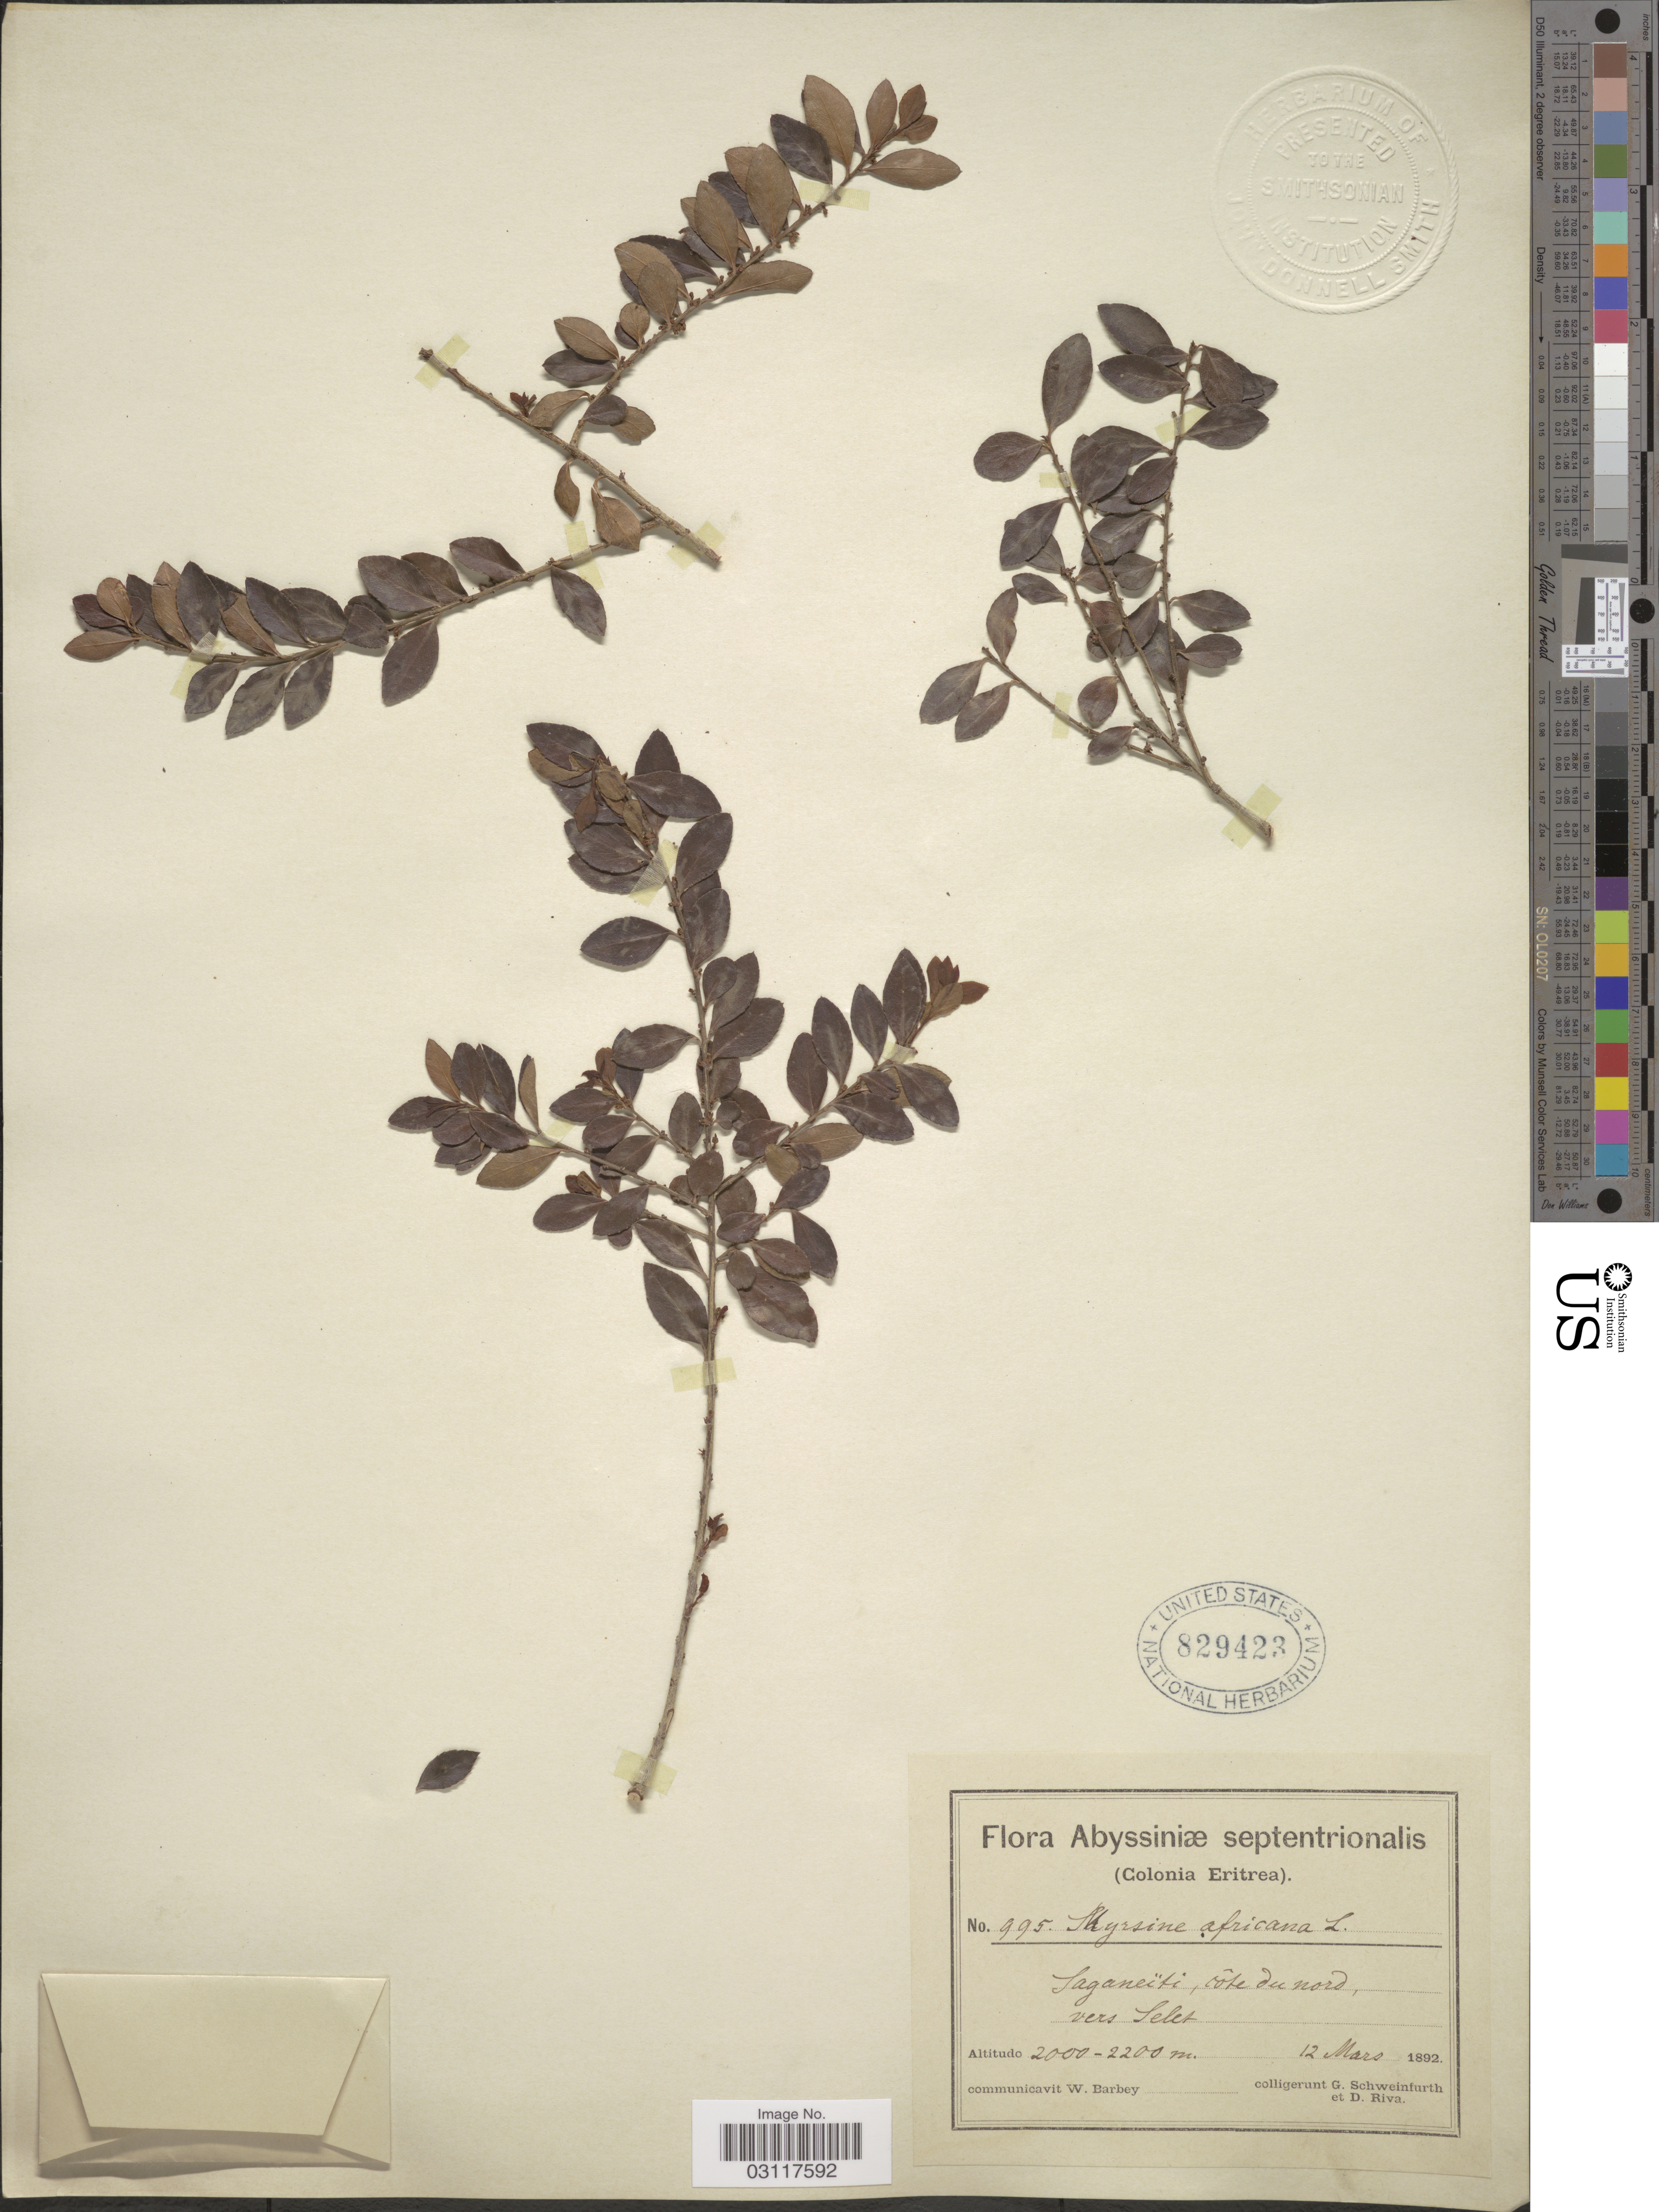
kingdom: Plantae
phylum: Tracheophyta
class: Magnoliopsida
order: Ericales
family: Primulaceae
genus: Myrsine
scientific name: Myrsine africana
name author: L.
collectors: G. A. Schweinfurth (herbarium)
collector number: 995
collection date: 1892-03-12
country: Malawi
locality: Abyssiniæ, Saganeïti, côte du nord vers Selet.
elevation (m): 2000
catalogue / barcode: US 829423